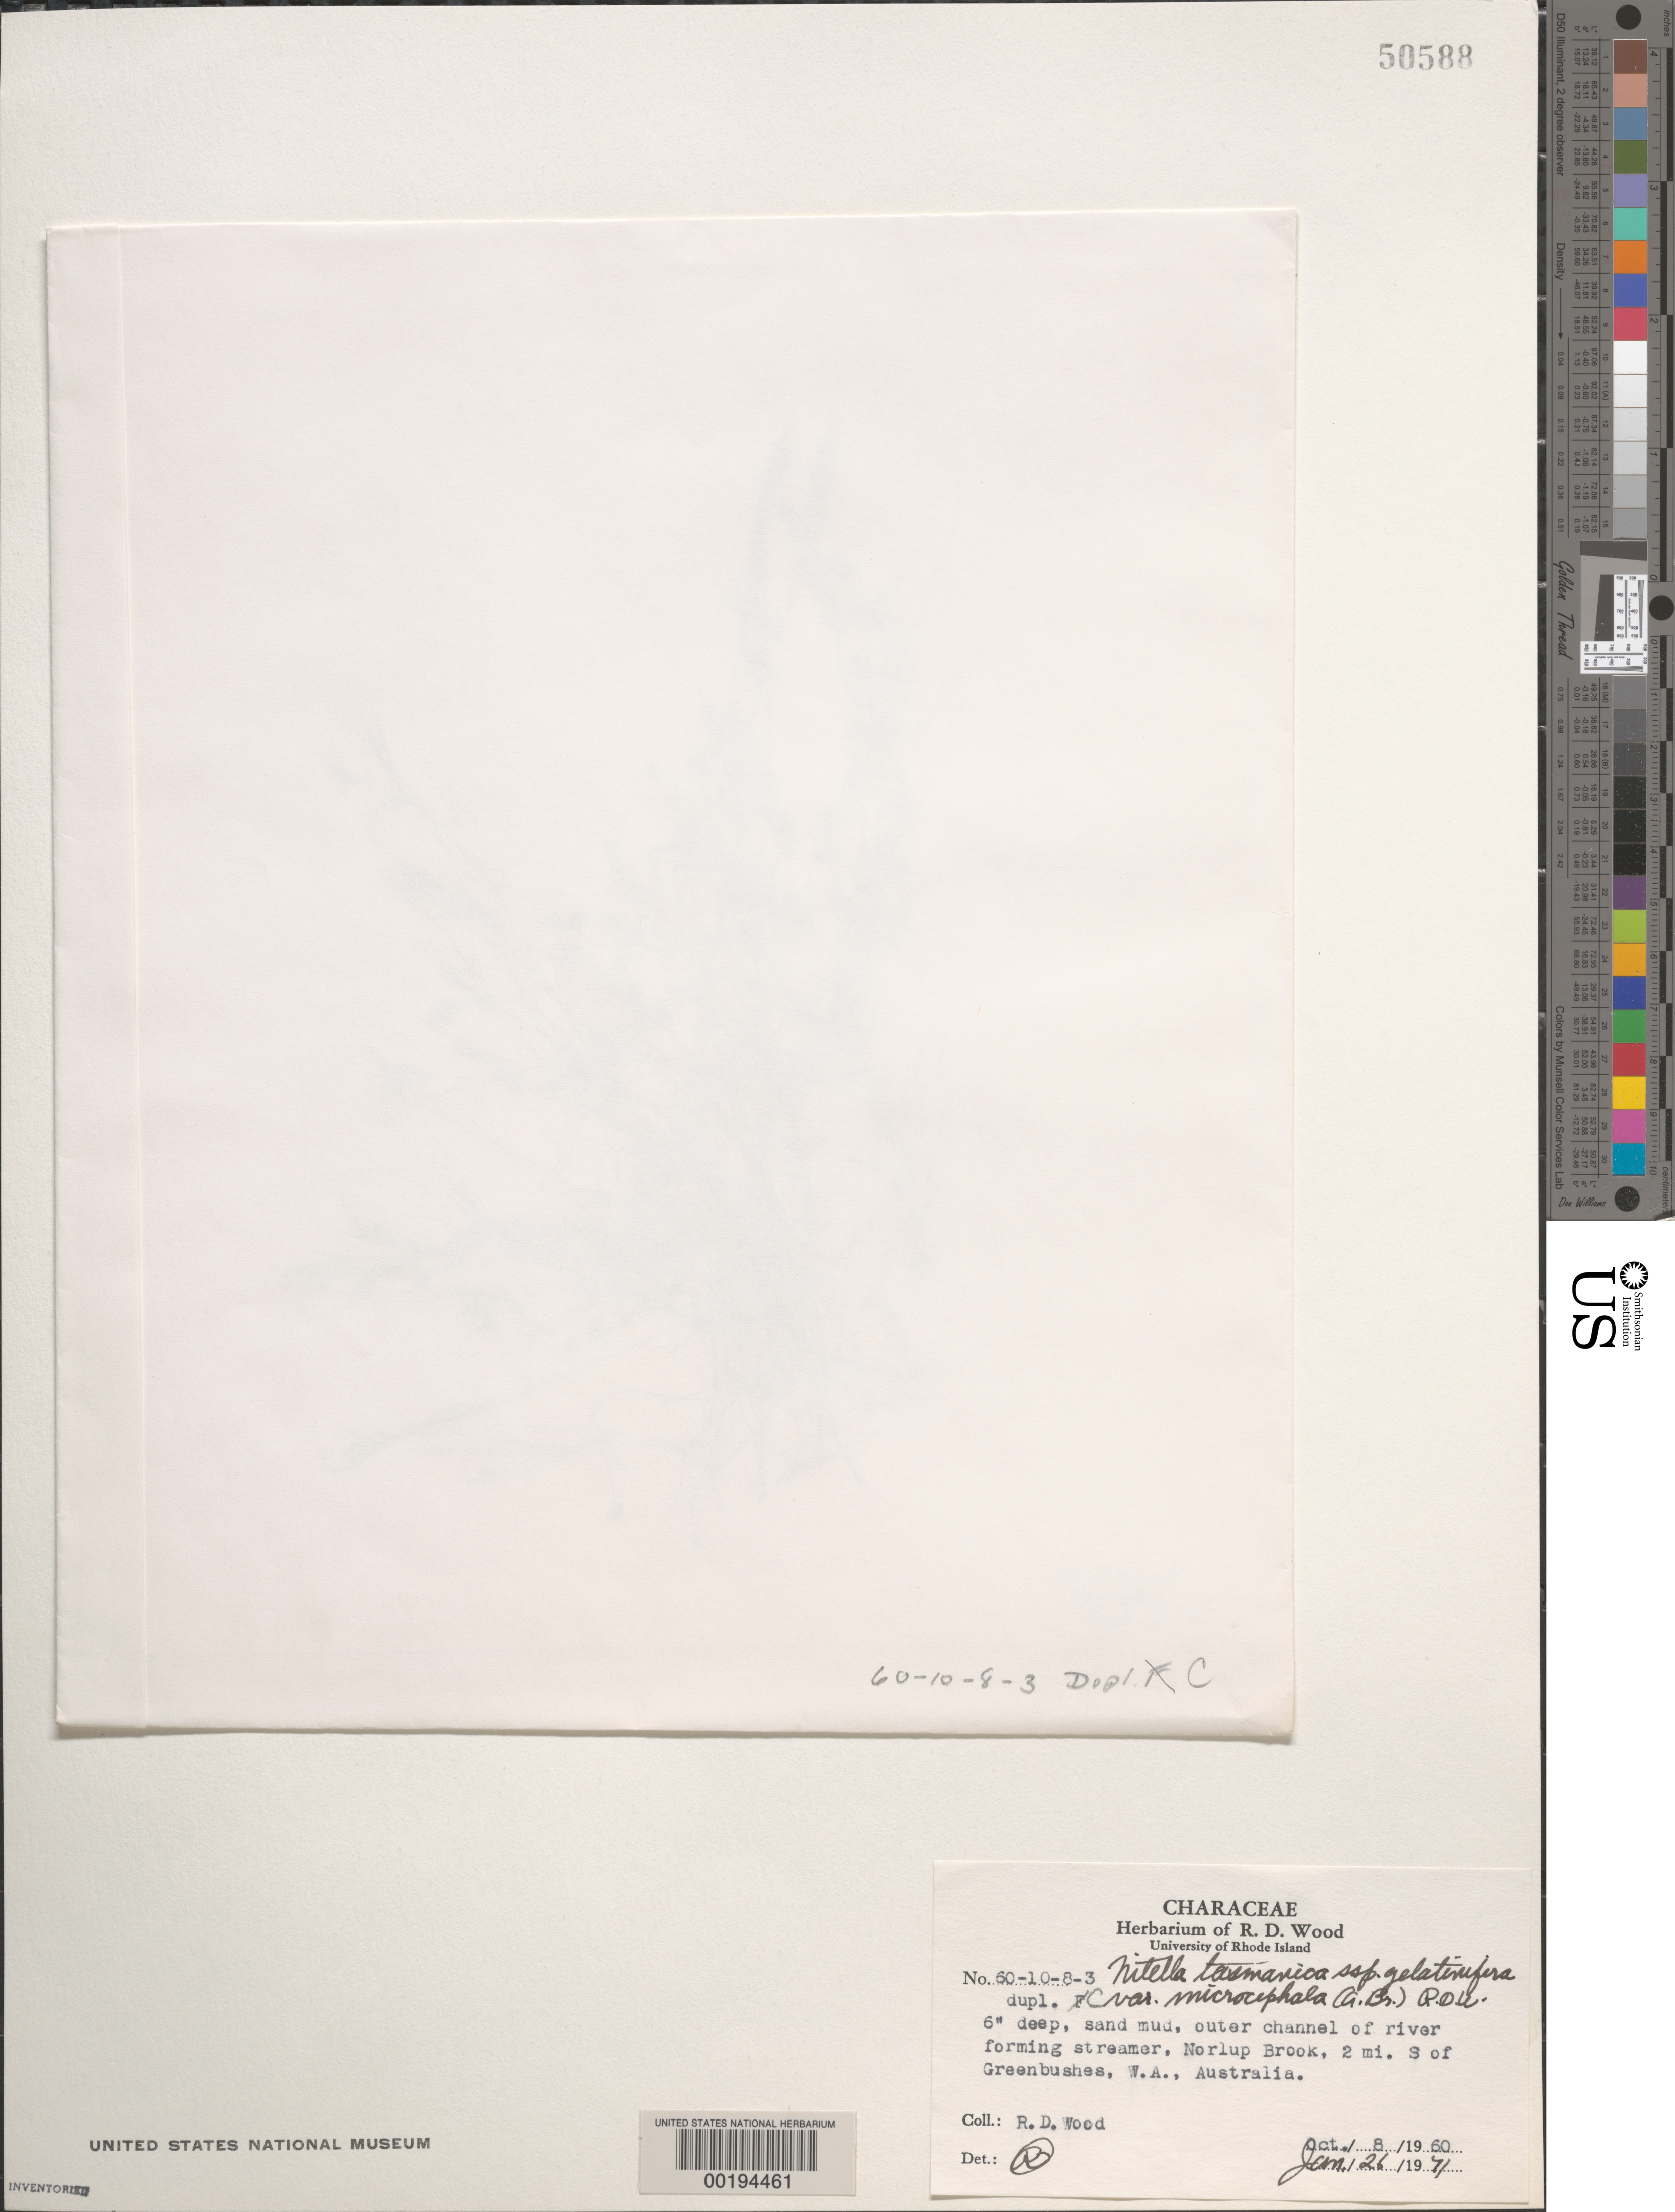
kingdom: Plantae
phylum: Charophyta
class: Charophyceae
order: Charales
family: Characeae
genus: Nitella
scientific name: Nitella tasmanica subsp. gelatinifera var. microcephala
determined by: Wood, R. D.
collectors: R. Wood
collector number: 60-10-8-3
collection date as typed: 08 Oct 1960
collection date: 1960-10-08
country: Australia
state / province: Western Australia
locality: Norlup brook, 2 miles south of greenbushes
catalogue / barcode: US 50588